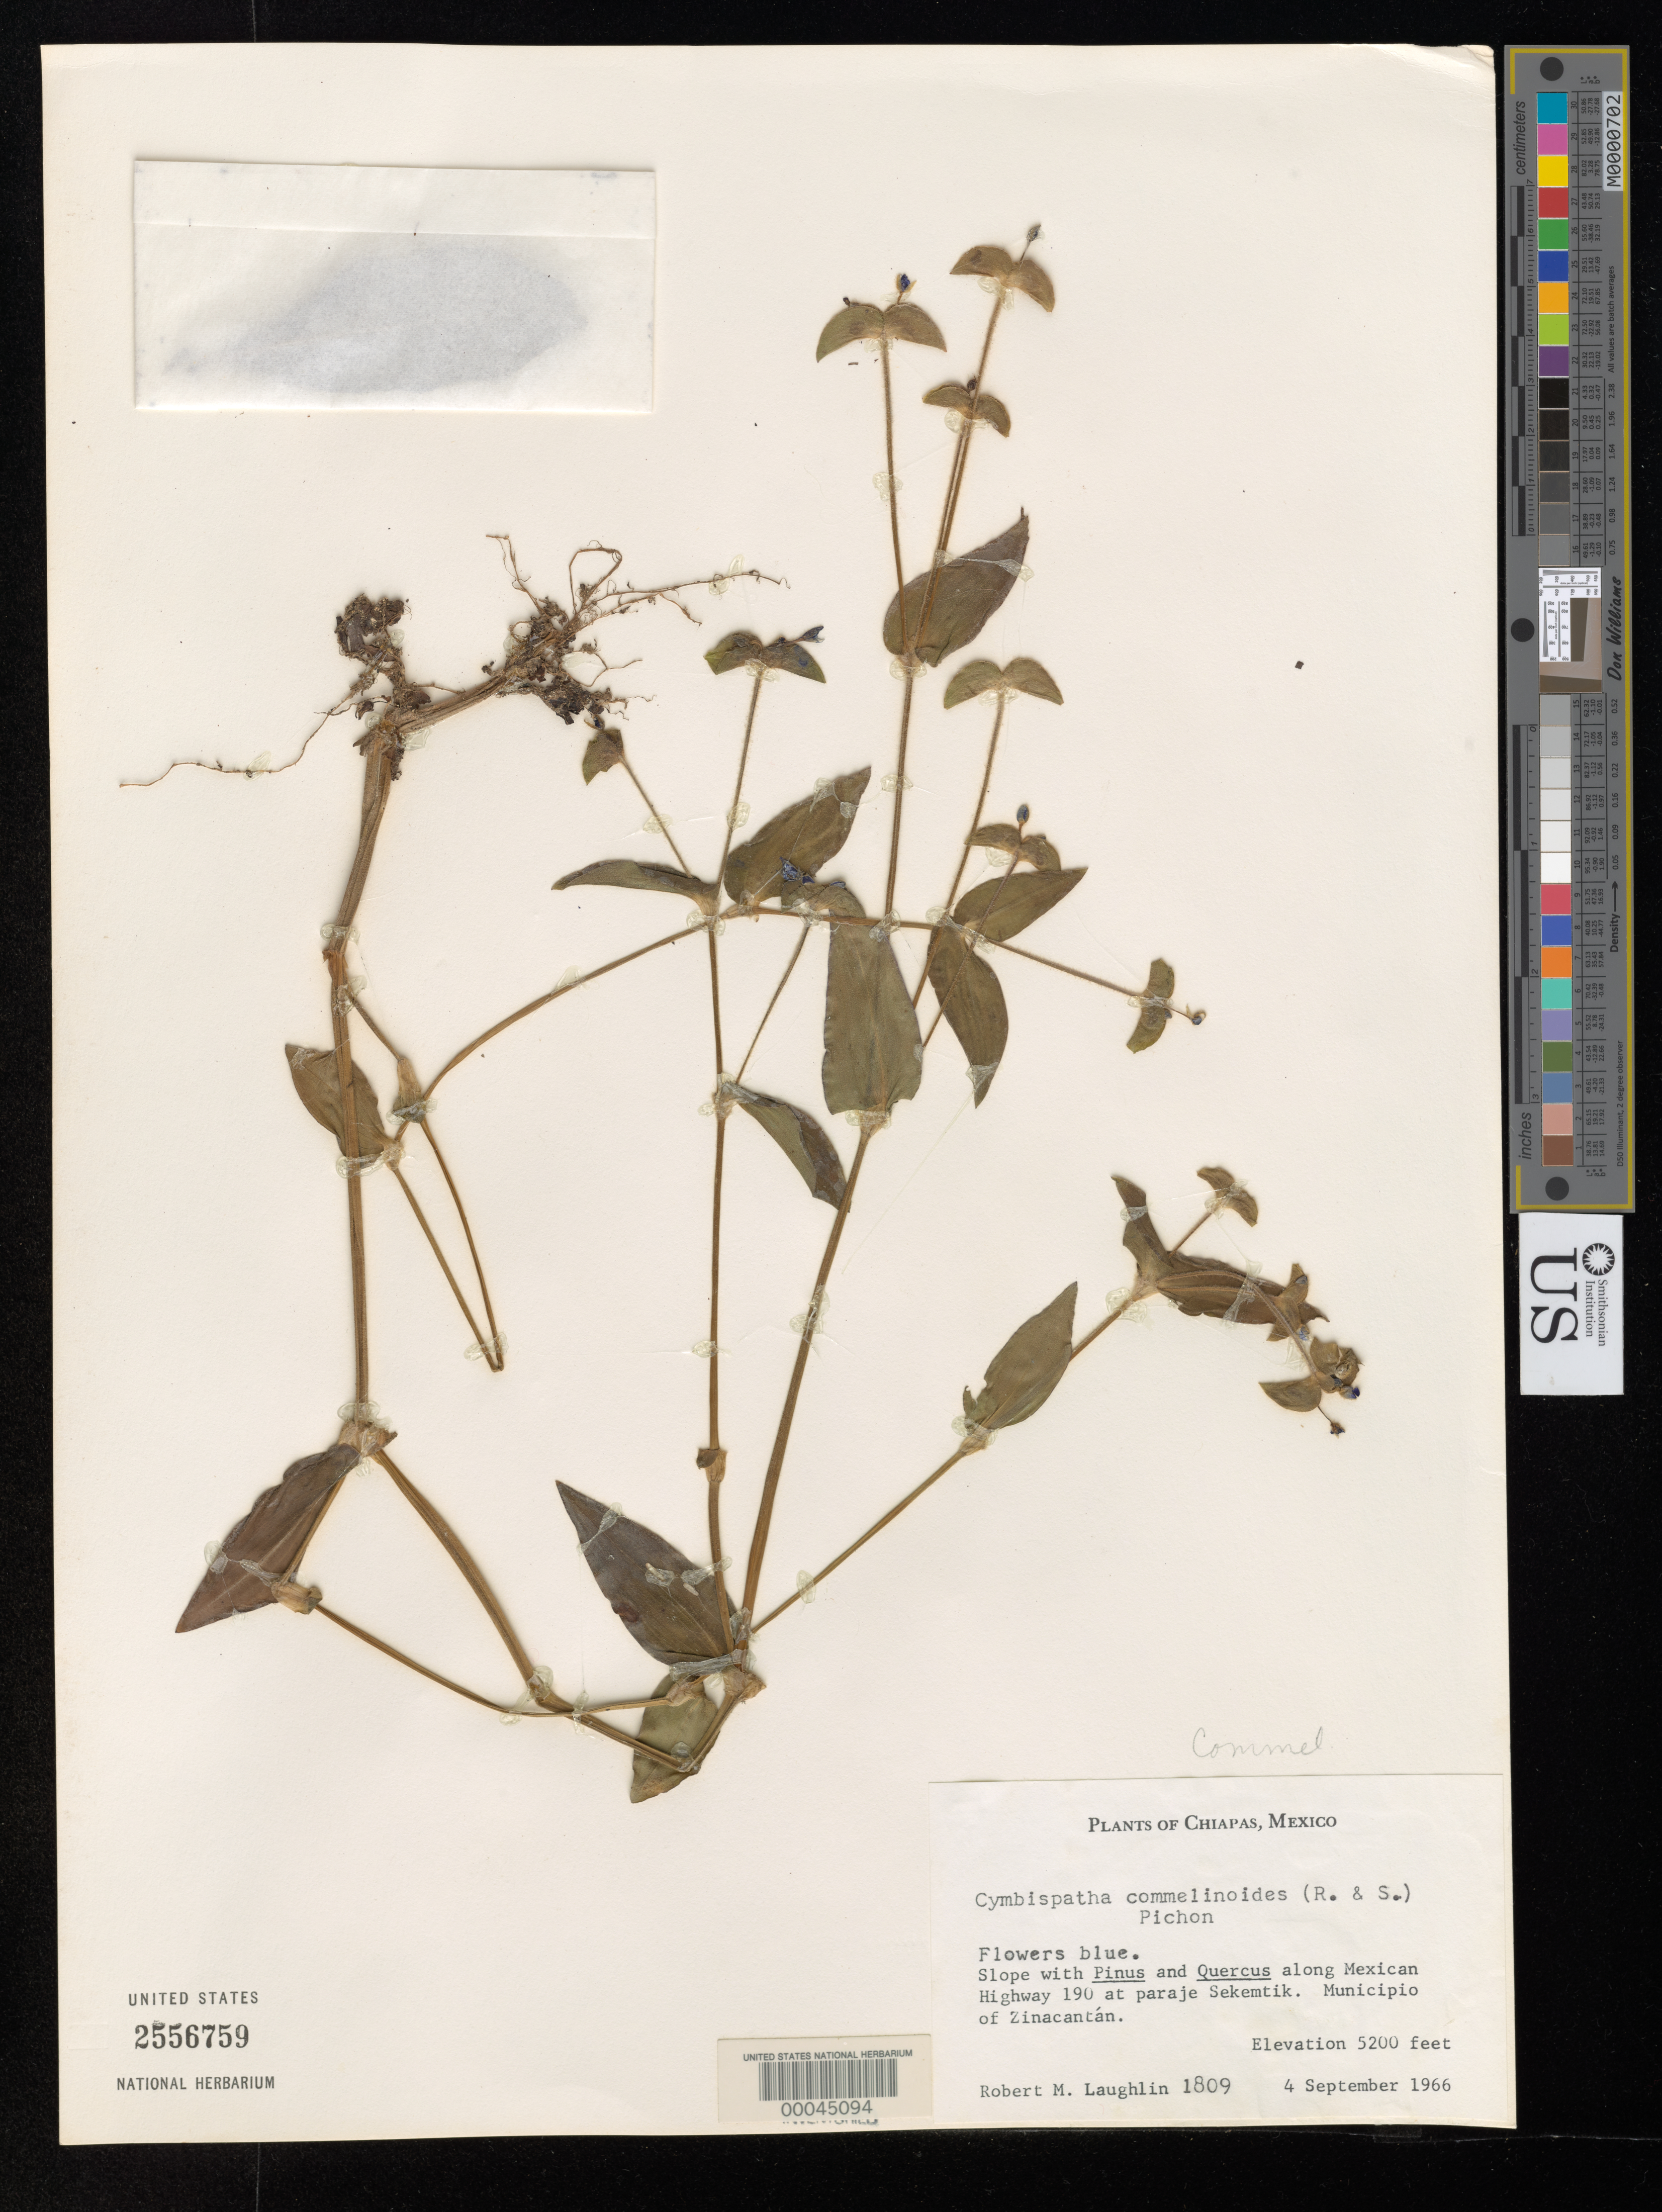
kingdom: Plantae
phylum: Tracheophyta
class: Liliopsida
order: Commelinales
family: Commelinaceae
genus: Tradescantia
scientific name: Tradescantia commelinoides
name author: Schult. & Schult. f.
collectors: R. M. Laughlin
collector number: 1809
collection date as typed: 04 Sep 1966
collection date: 1966-09-04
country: Mexico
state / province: Chiapas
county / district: Zinacantán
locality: Paraje Sekemtik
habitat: Slope along hwy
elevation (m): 1586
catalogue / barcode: US 2556759